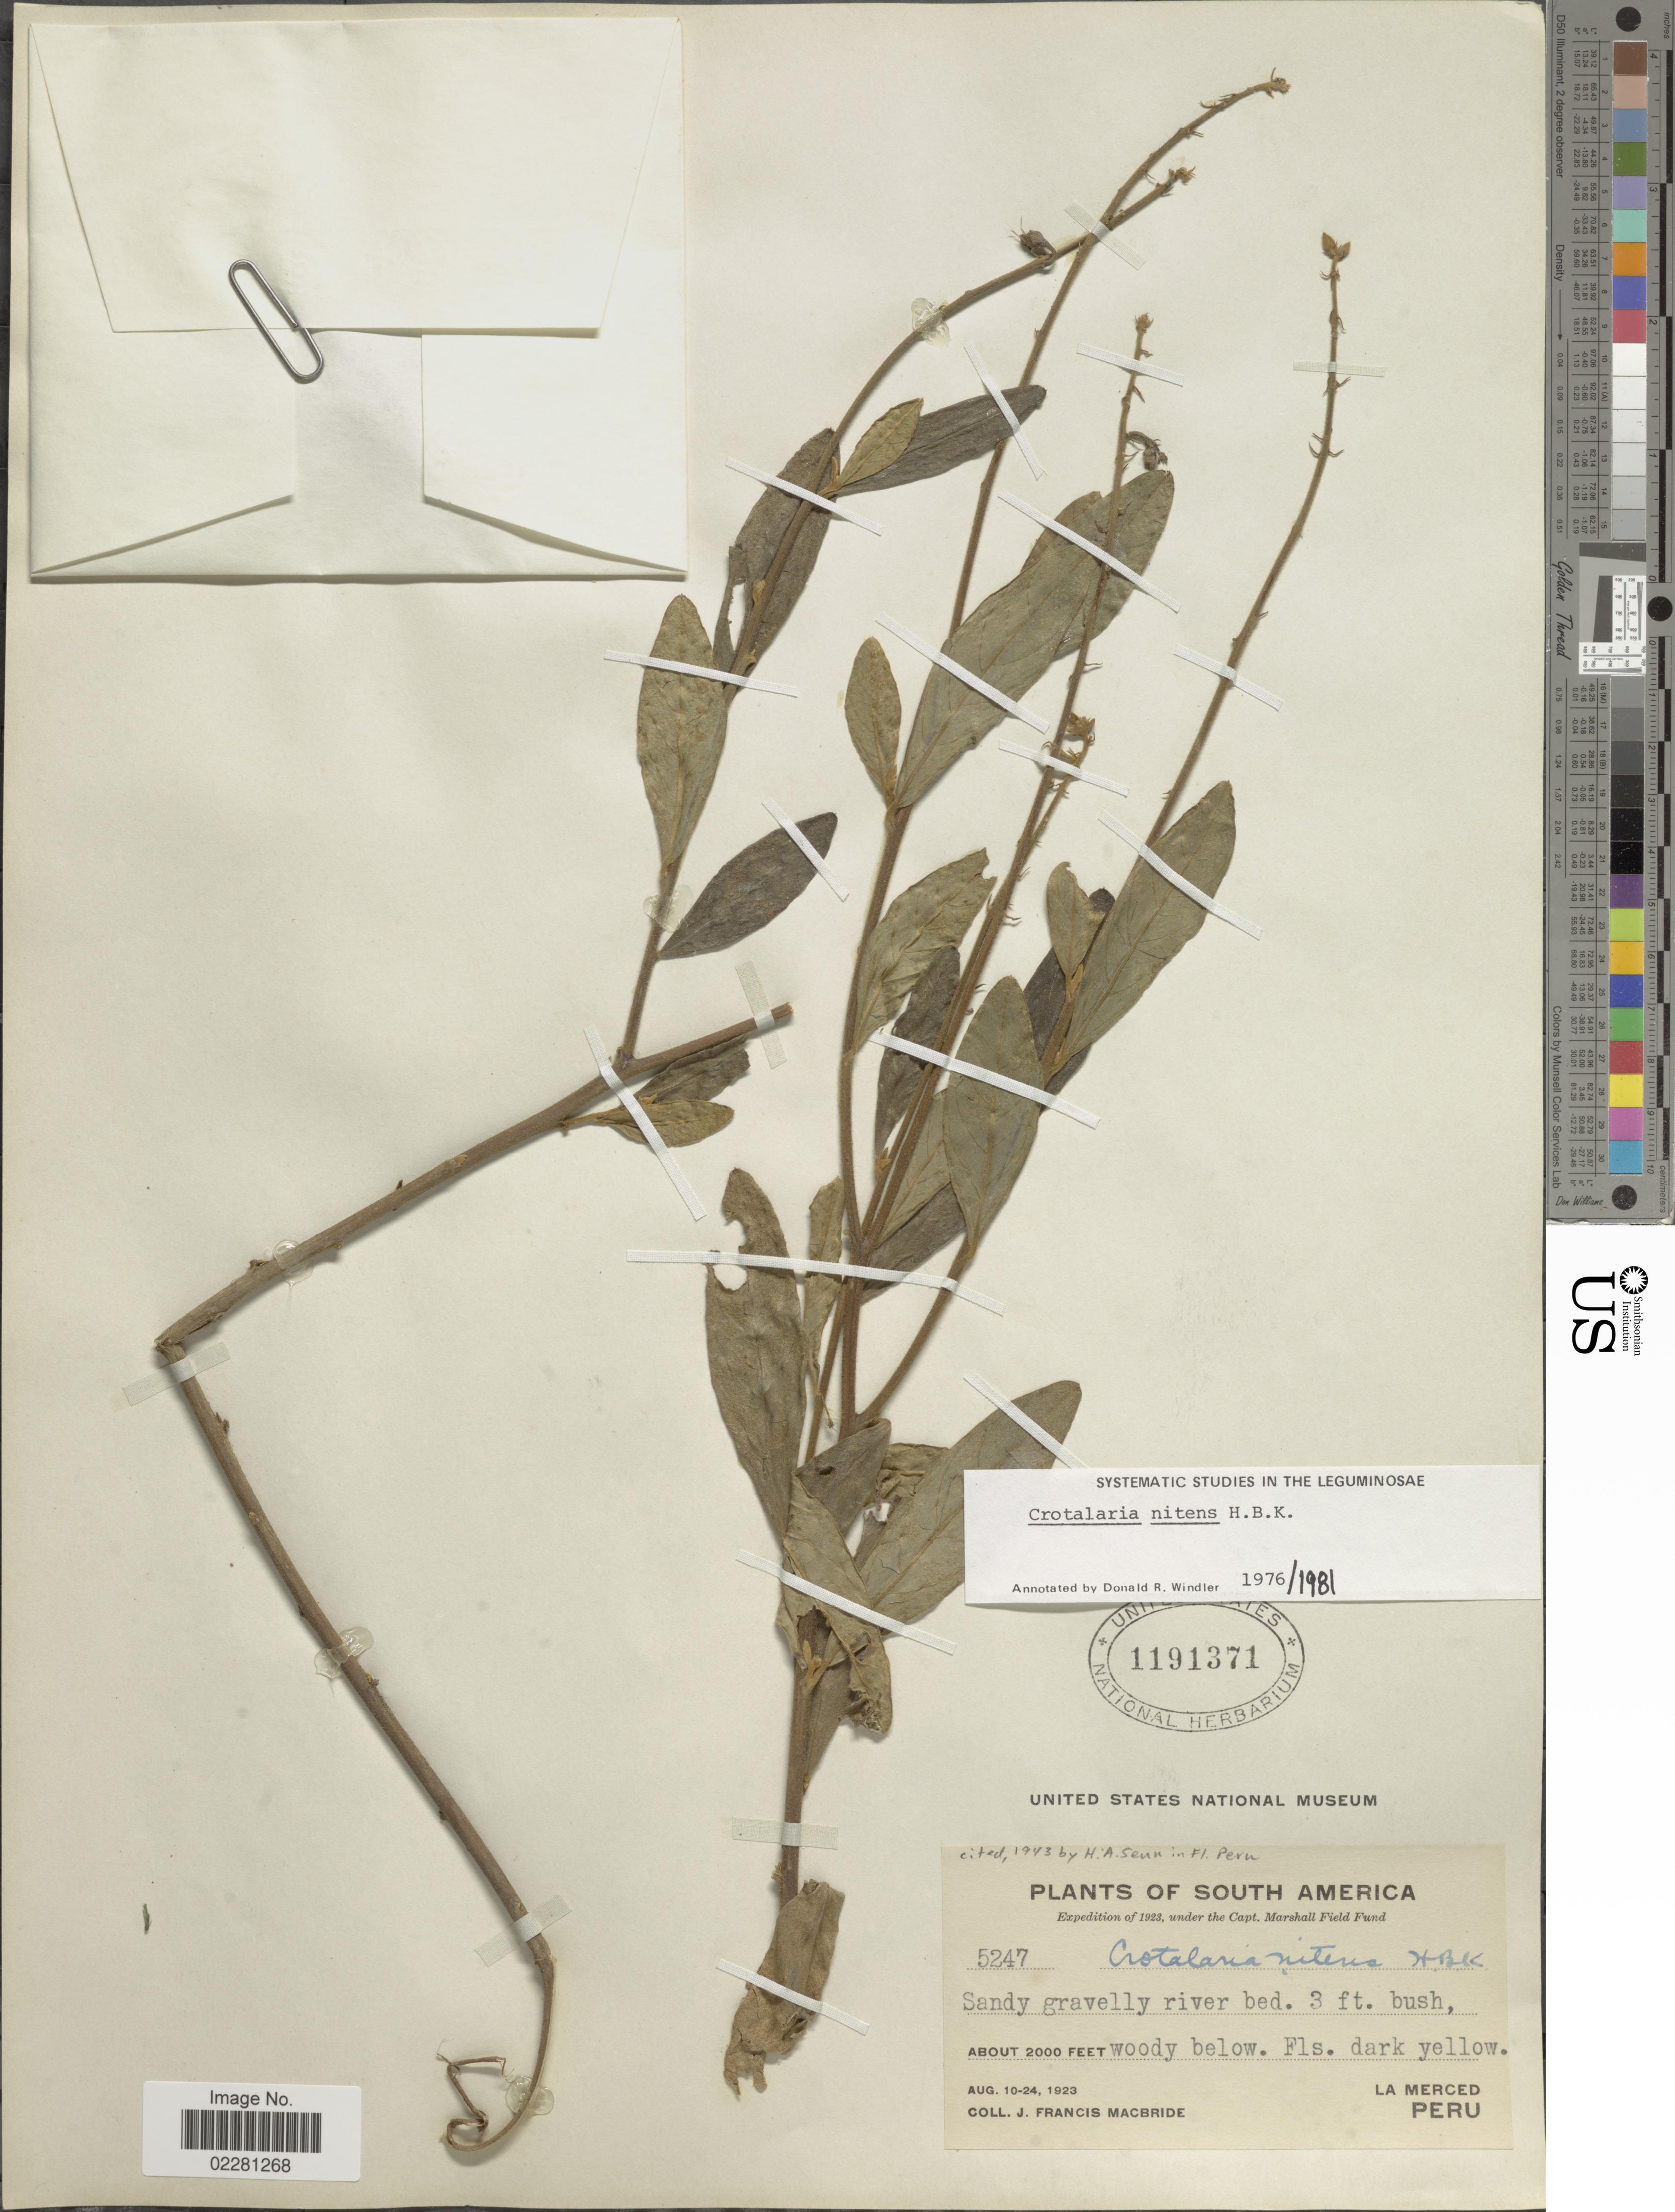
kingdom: Plantae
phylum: Tracheophyta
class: Magnoliopsida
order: Fabales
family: Fabaceae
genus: Crotalaria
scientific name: Crotalaria nitens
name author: Kunth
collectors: J. F. Macbride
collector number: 5247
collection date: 1923-08-10/1923-08-24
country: Peru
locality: La Merced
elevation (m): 610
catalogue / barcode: US 1191371